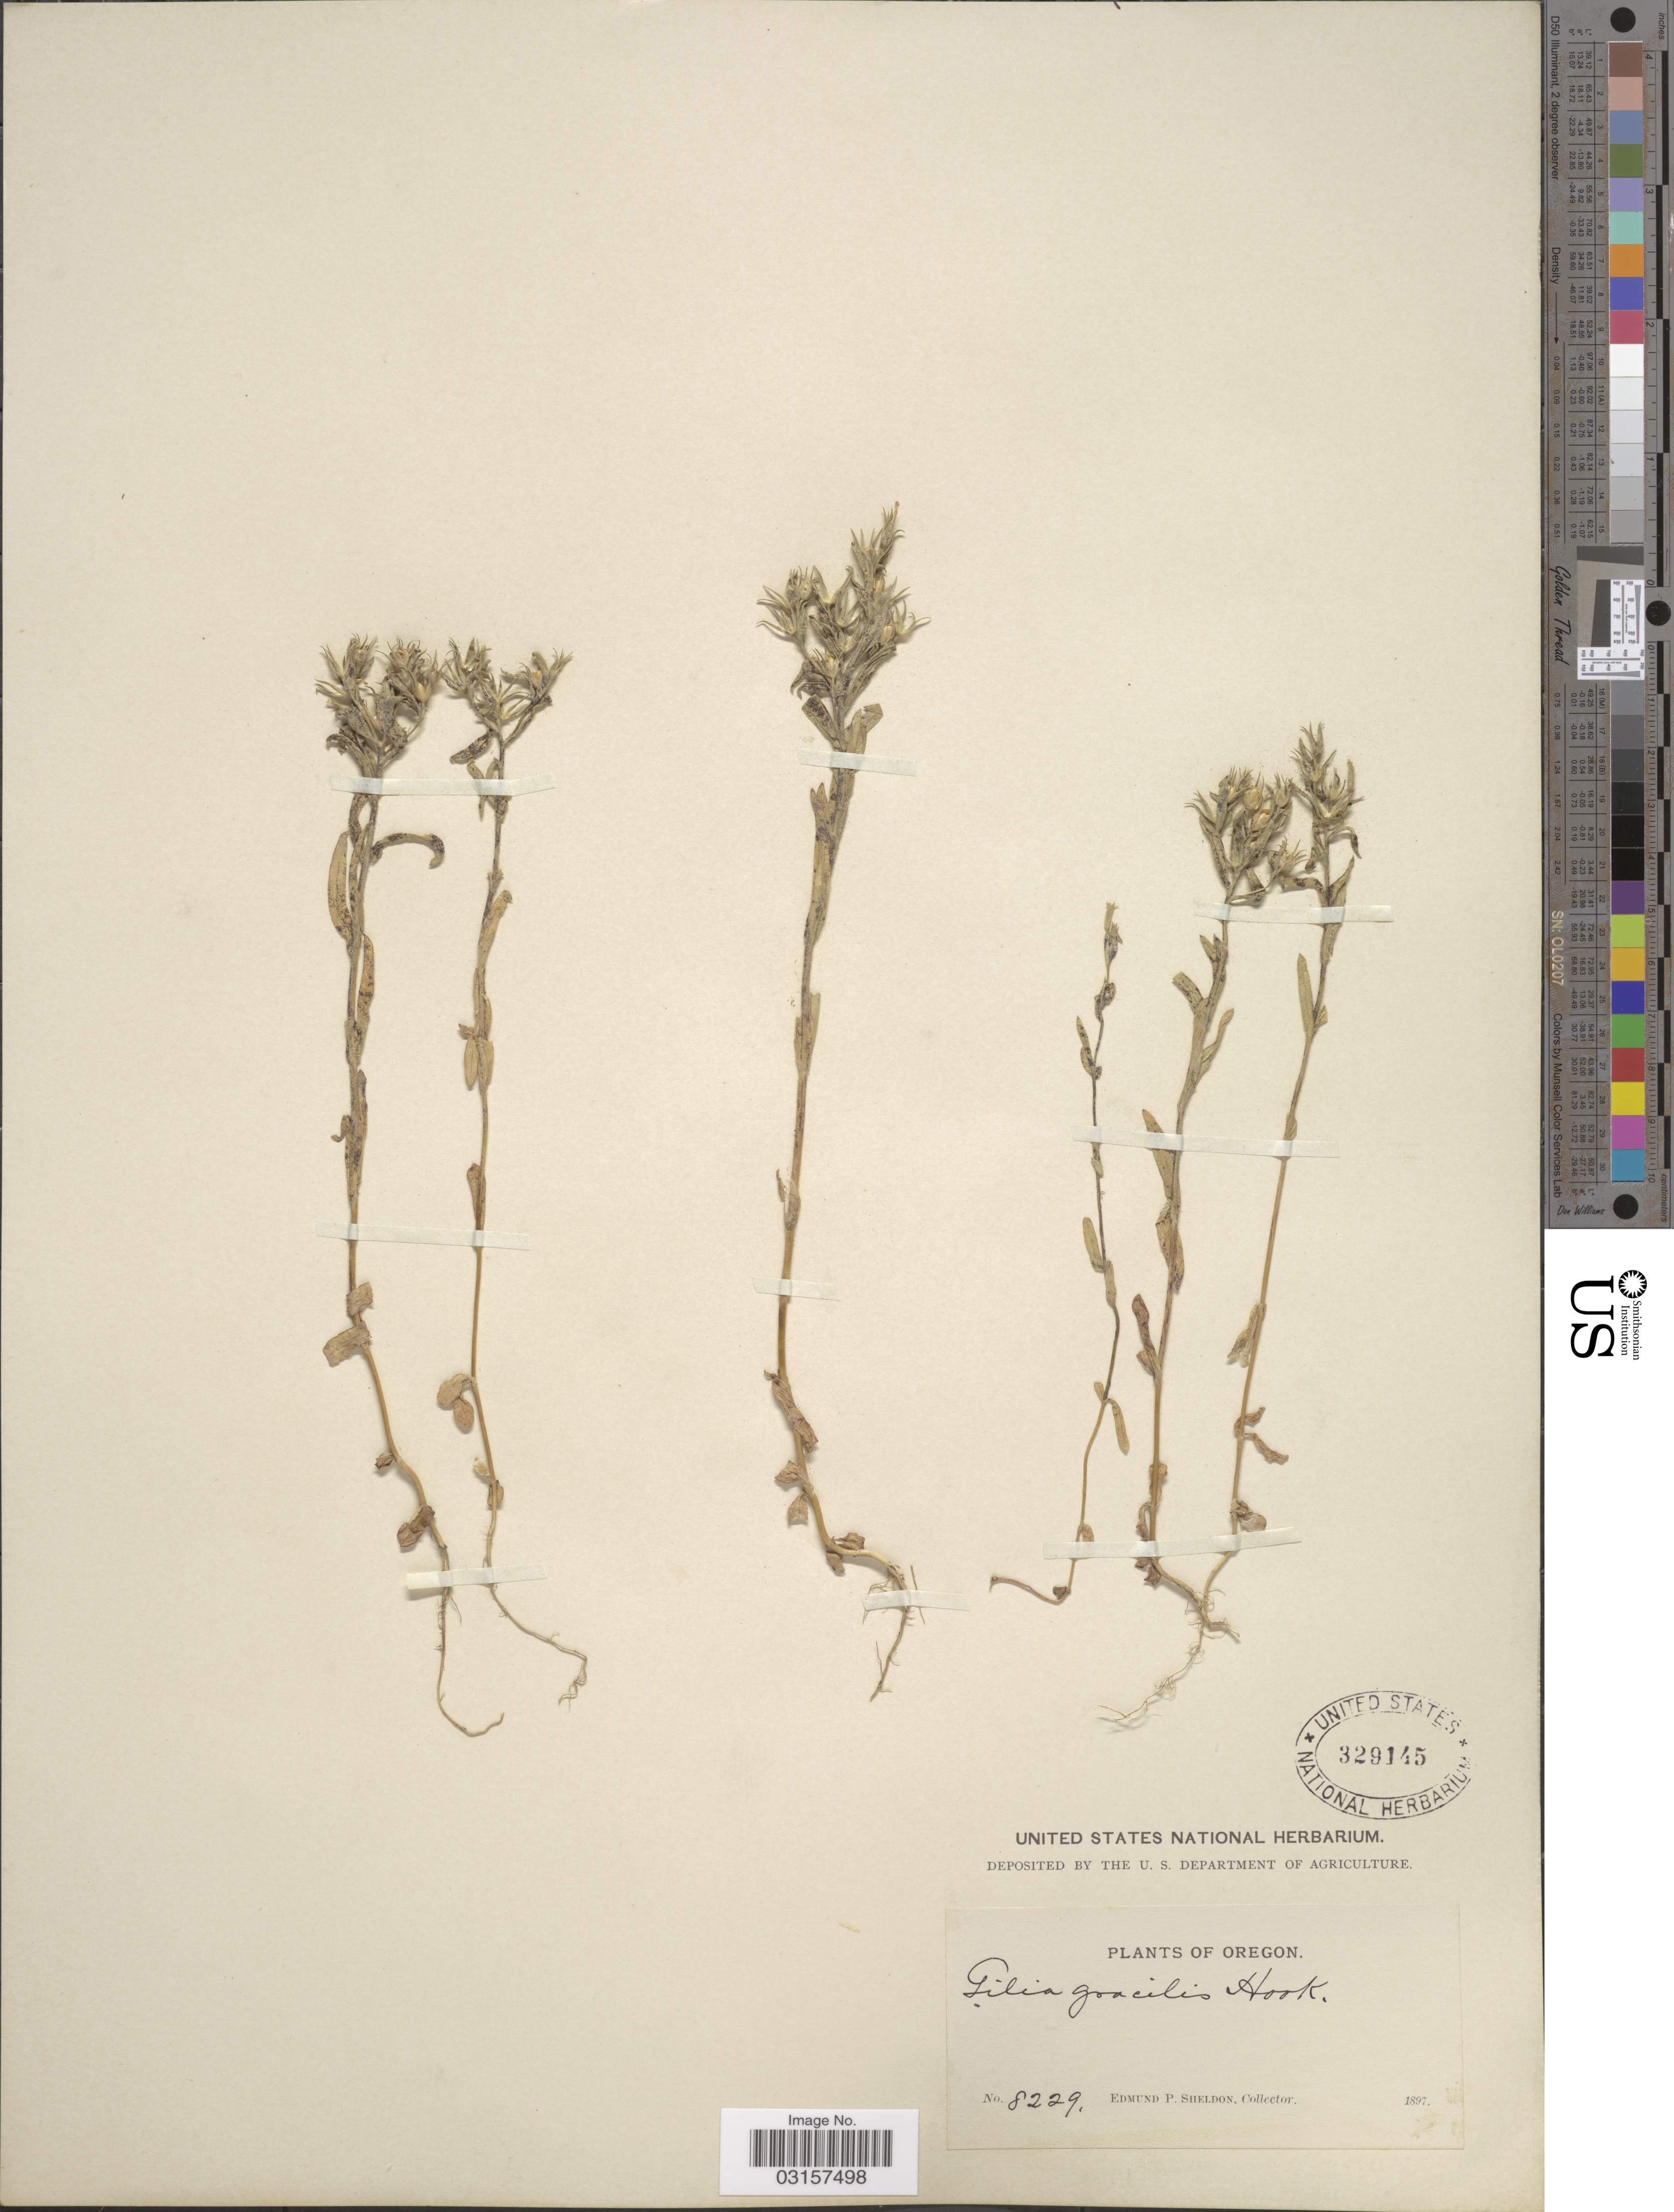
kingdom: Plantae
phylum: Tracheophyta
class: Magnoliopsida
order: Ericales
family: Polemoniaceae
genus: Microsteris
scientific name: Microsteris gracilis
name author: (Hook.) Greene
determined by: (US) Smithsonian Institution - National Museum of Natural History - Department of Botany (UNITED STATES)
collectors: E. P. Sheldon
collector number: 8229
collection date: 1897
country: United States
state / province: Oregon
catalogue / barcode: US 329145